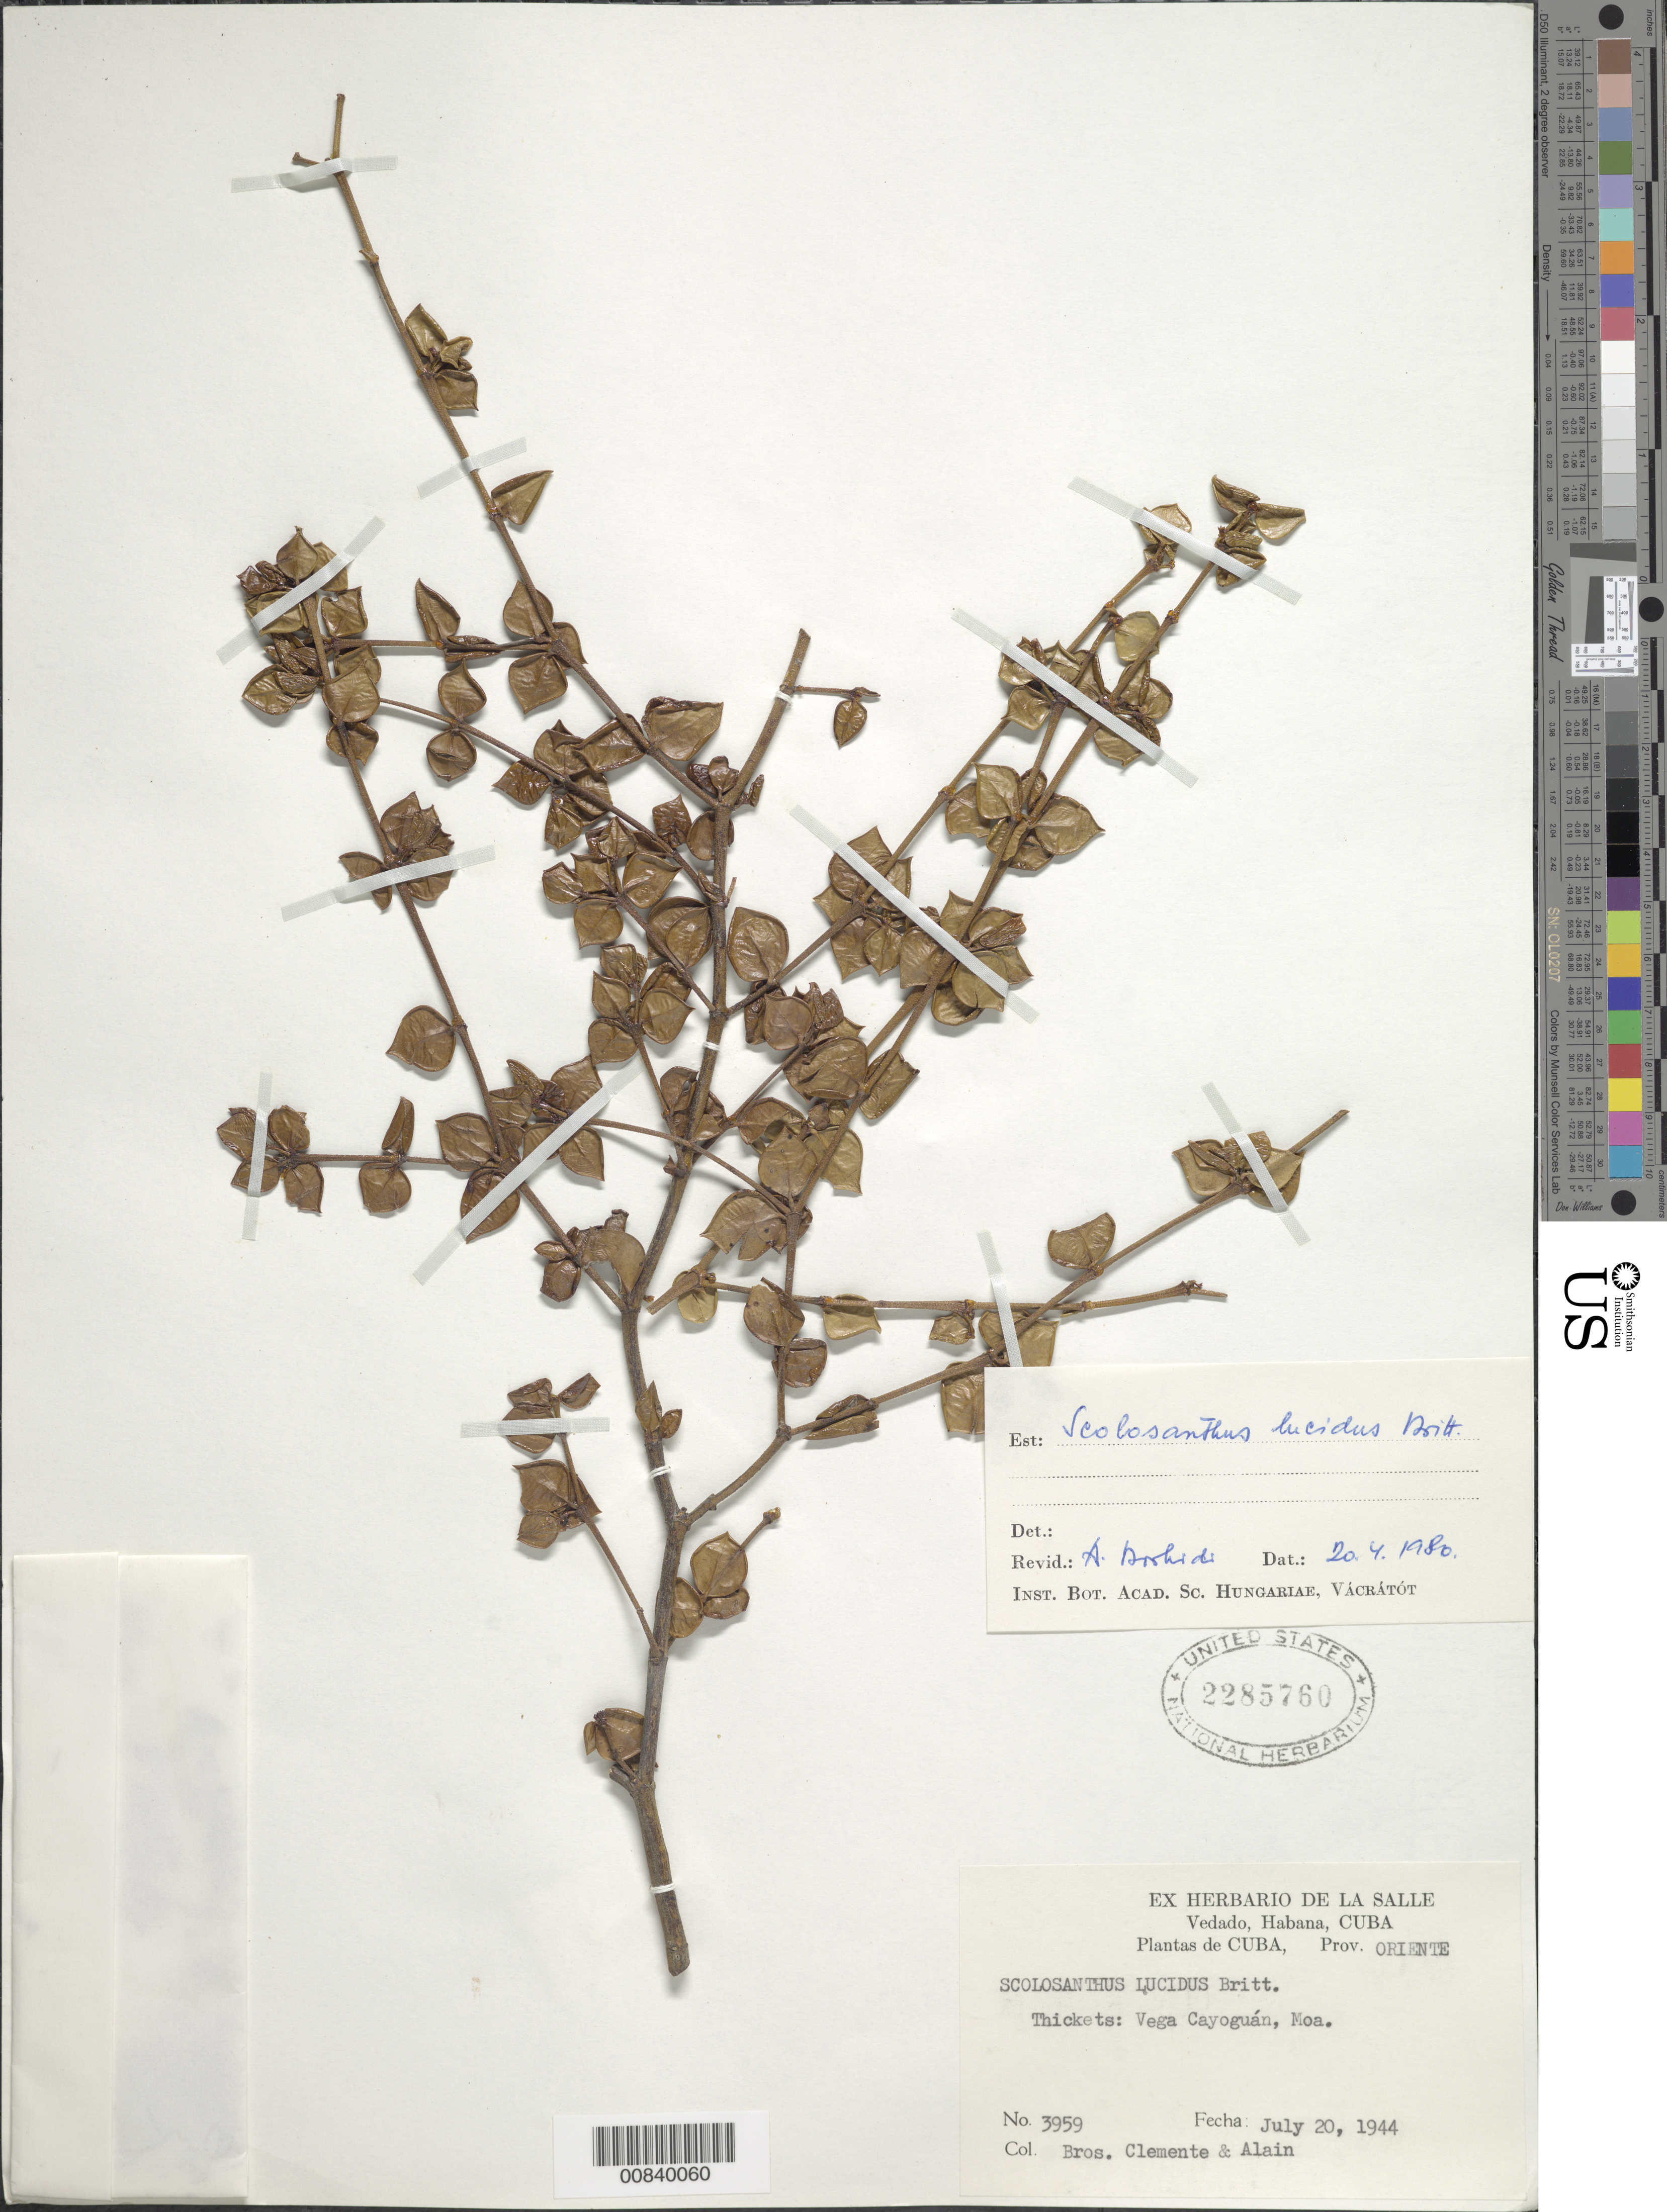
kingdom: Plantae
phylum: Tracheophyta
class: Magnoliopsida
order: Gentianales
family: Rubiaceae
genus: Scolosanthus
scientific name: Scolosanthus lucidus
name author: Britton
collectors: Bro. Clemente & A. H. Liogier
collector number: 3959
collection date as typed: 20 Jul 1944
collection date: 1944-07-20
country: Cuba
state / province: Oriente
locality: Vega Cayoguán, Moa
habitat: Thickets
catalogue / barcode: US 2285760